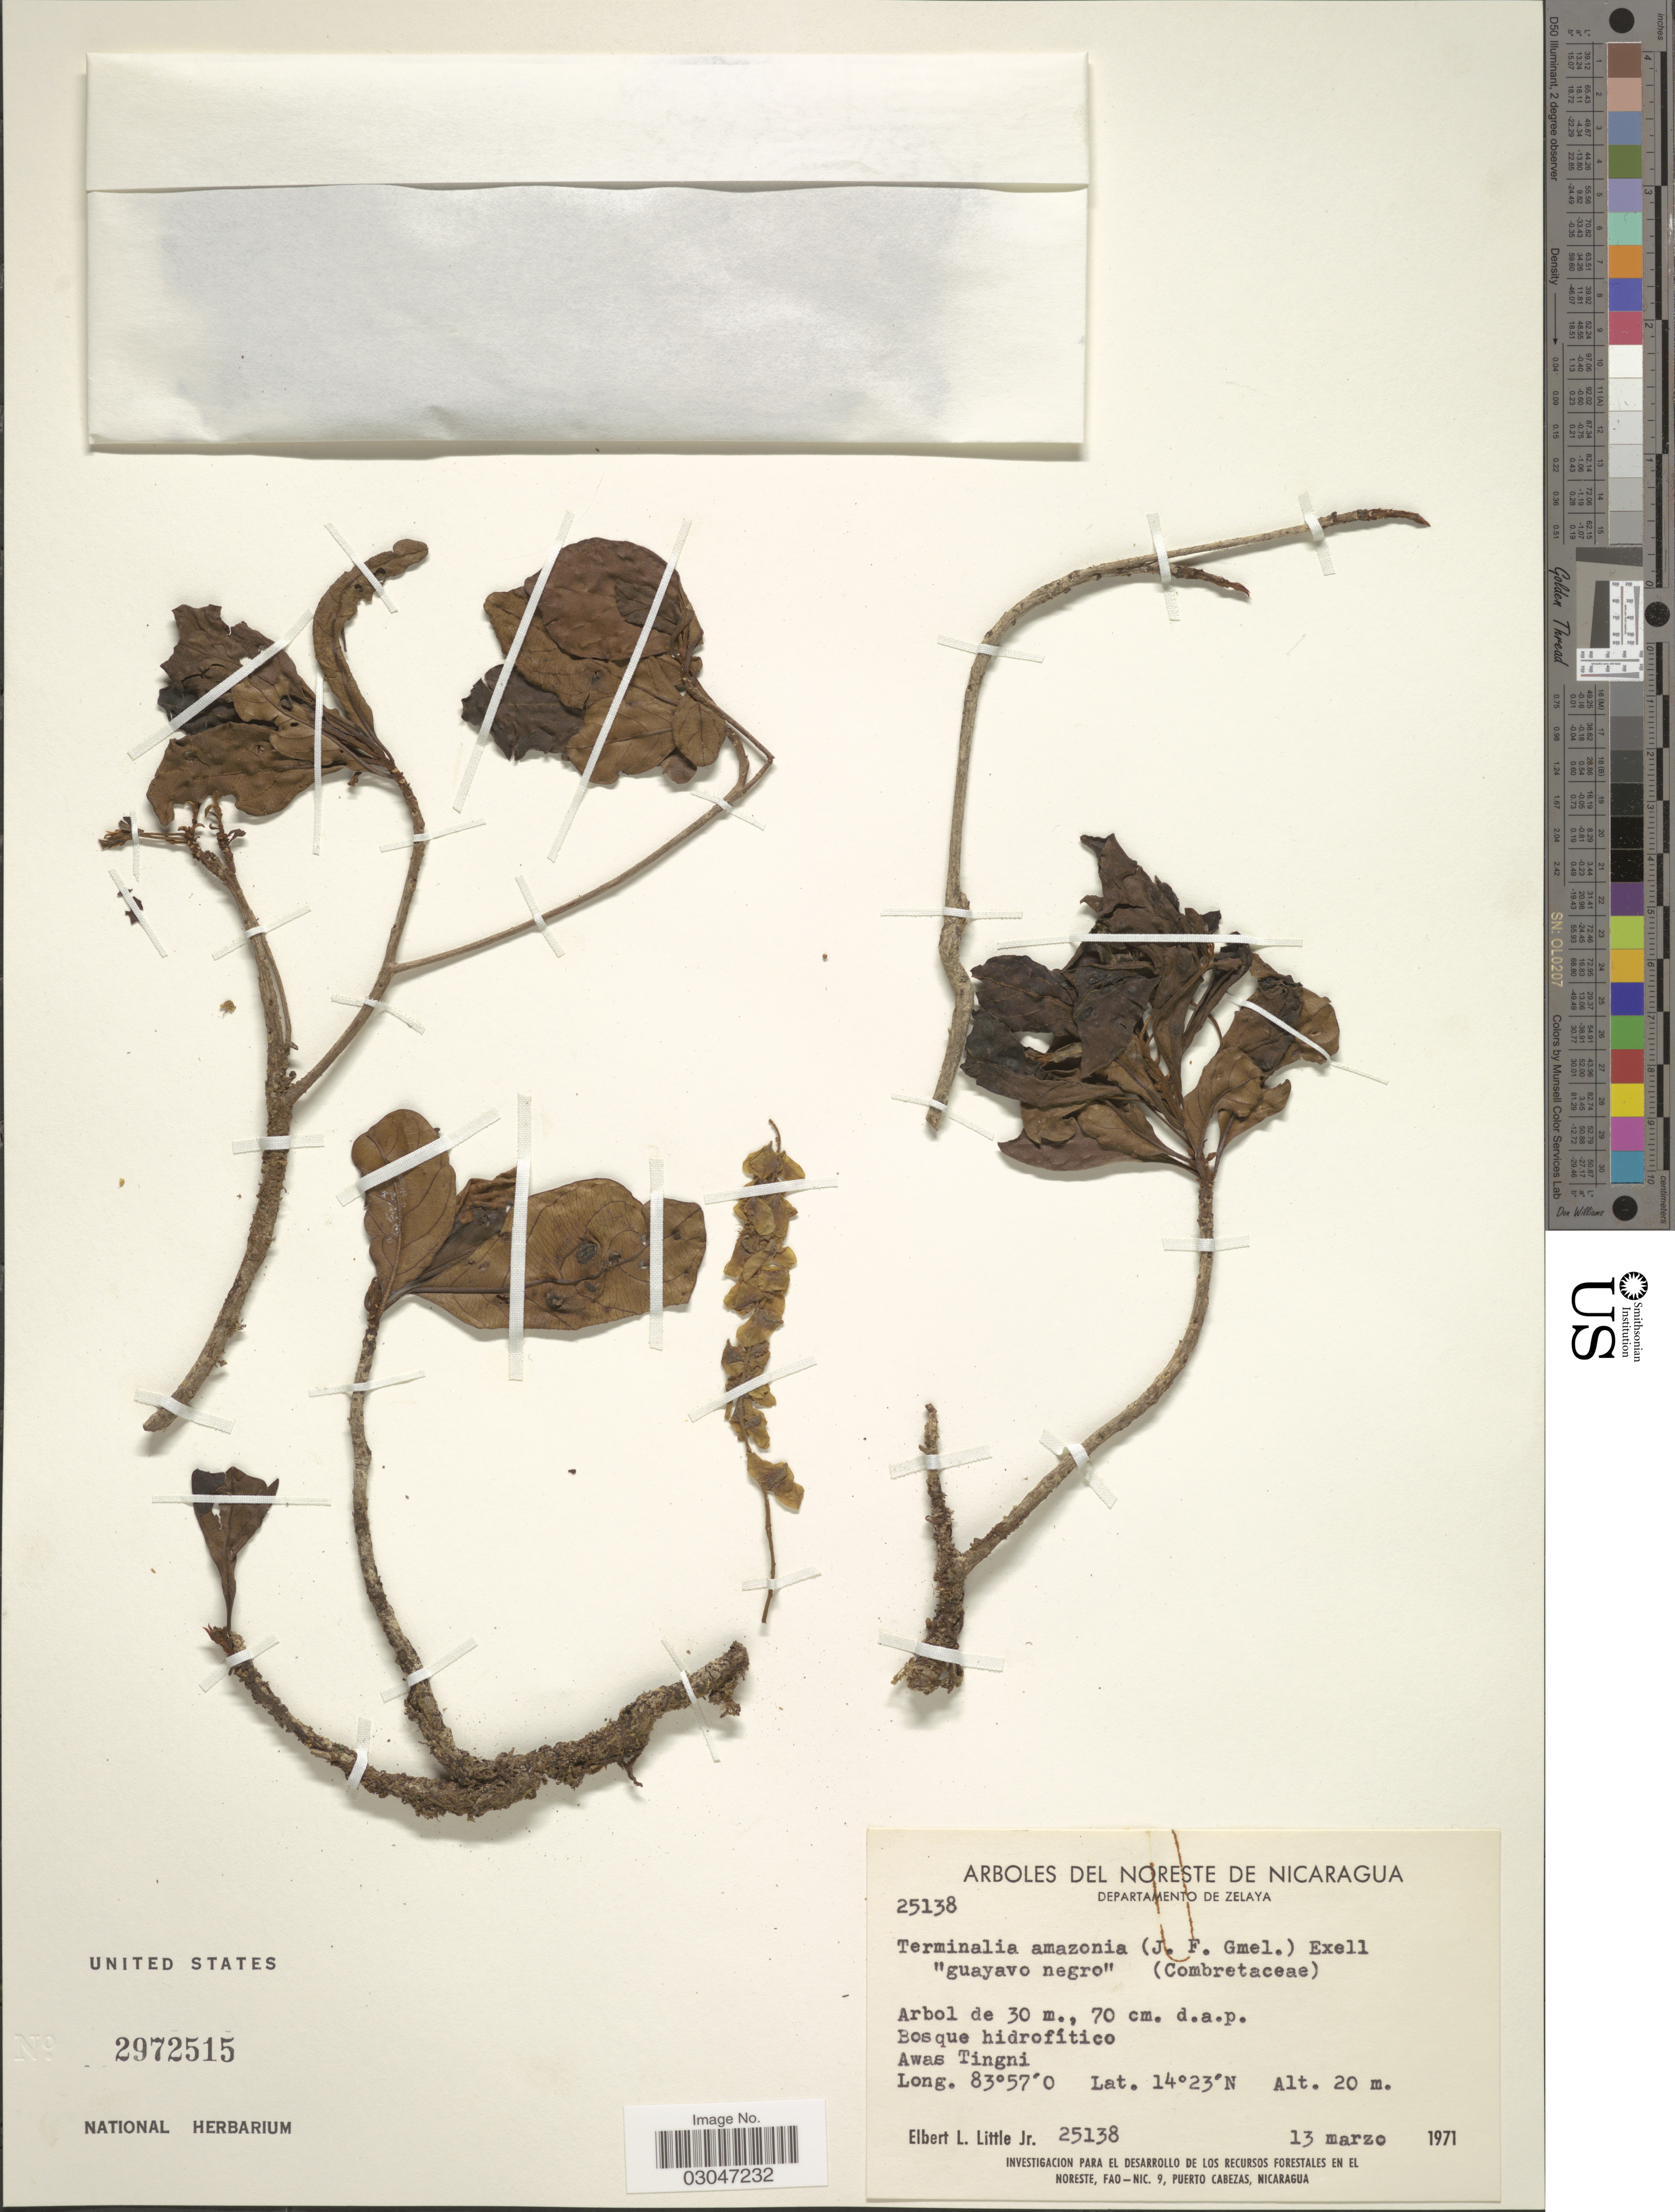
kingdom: Plantae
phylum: Tracheophyta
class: Magnoliopsida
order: Myrtales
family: Combretaceae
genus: Terminalia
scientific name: Terminalia amazonia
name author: (J.F. Gmel.) Exell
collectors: E. L. Little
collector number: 25138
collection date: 1971-03-13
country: Nicaragua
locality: Del Noreste De Nicaragua, Departamento De Zelaya, Awas Tingni.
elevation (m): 20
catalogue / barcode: US 2972515